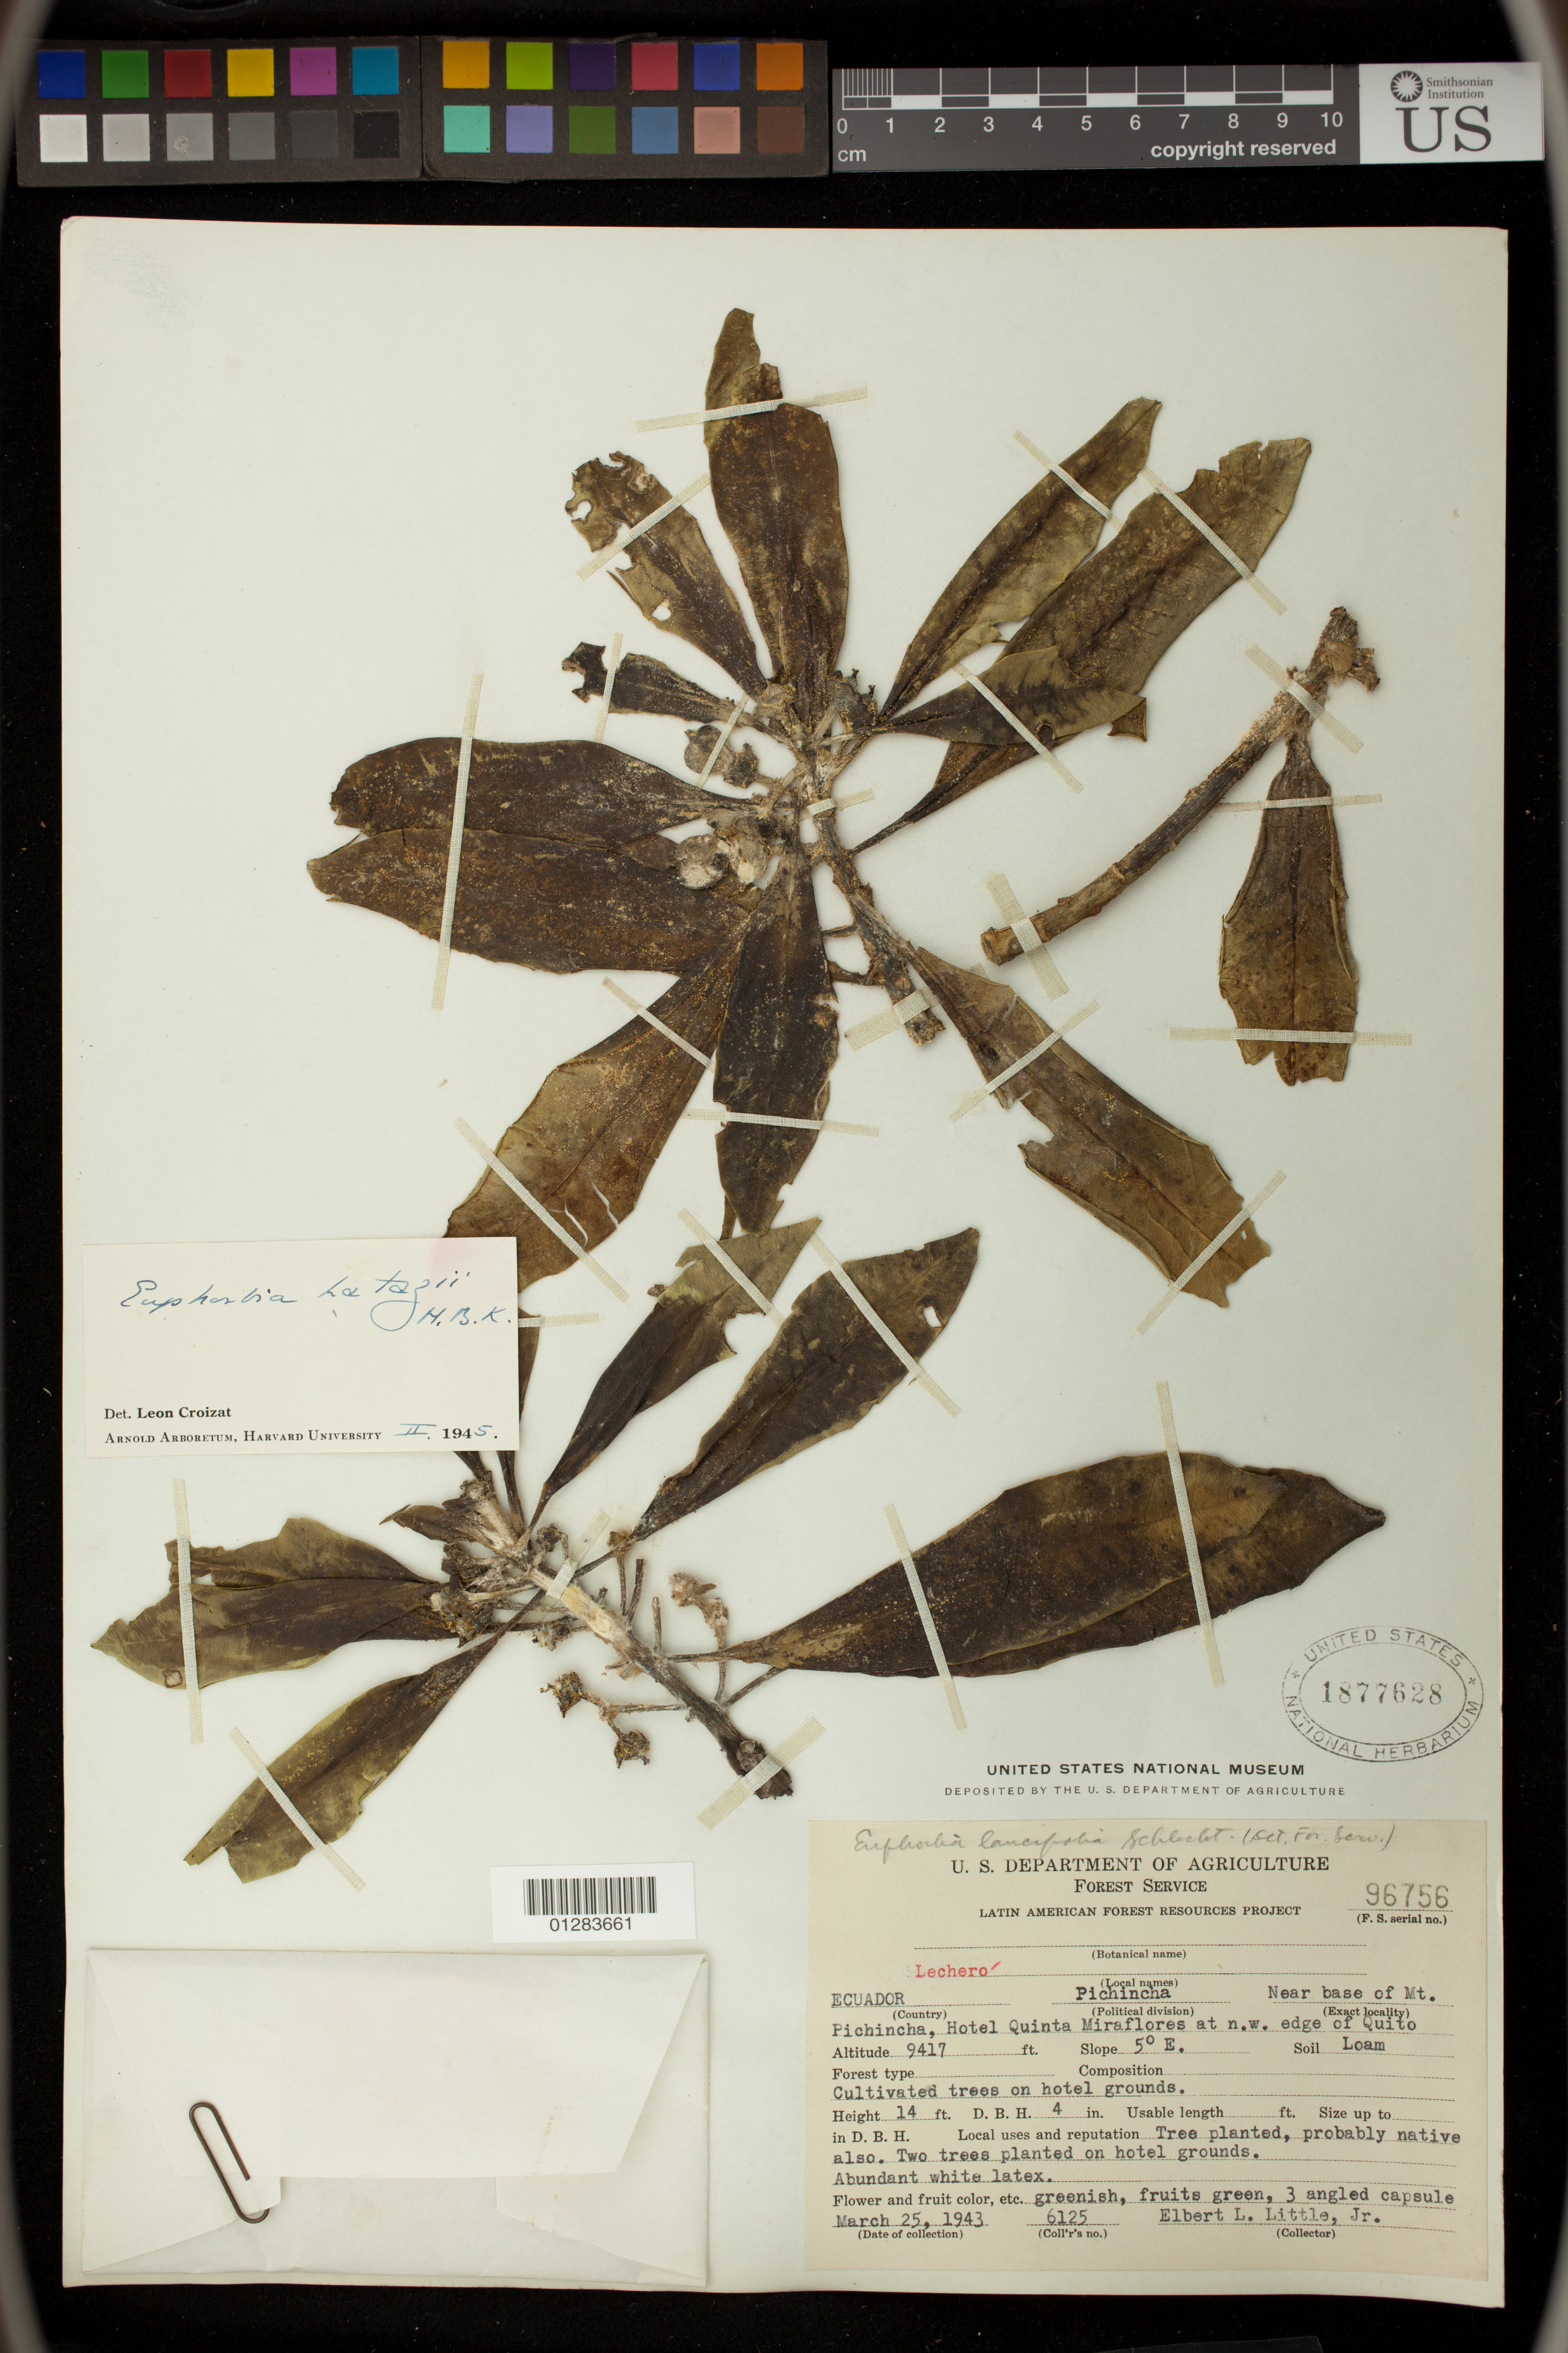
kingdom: Plantae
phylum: Tracheophyta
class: Magnoliopsida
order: Malpighiales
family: Euphorbiaceae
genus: Euphorbia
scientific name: Euphorbia laurifolia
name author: Juss. ex Lam.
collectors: E. L. Little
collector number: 6125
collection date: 1943-03-25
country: Ecuador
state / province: Pichincha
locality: Near base of Mt. Pichincha, Hotel Quinta Miraflores at n.w. edge of Quito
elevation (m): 2870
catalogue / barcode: US 1877628